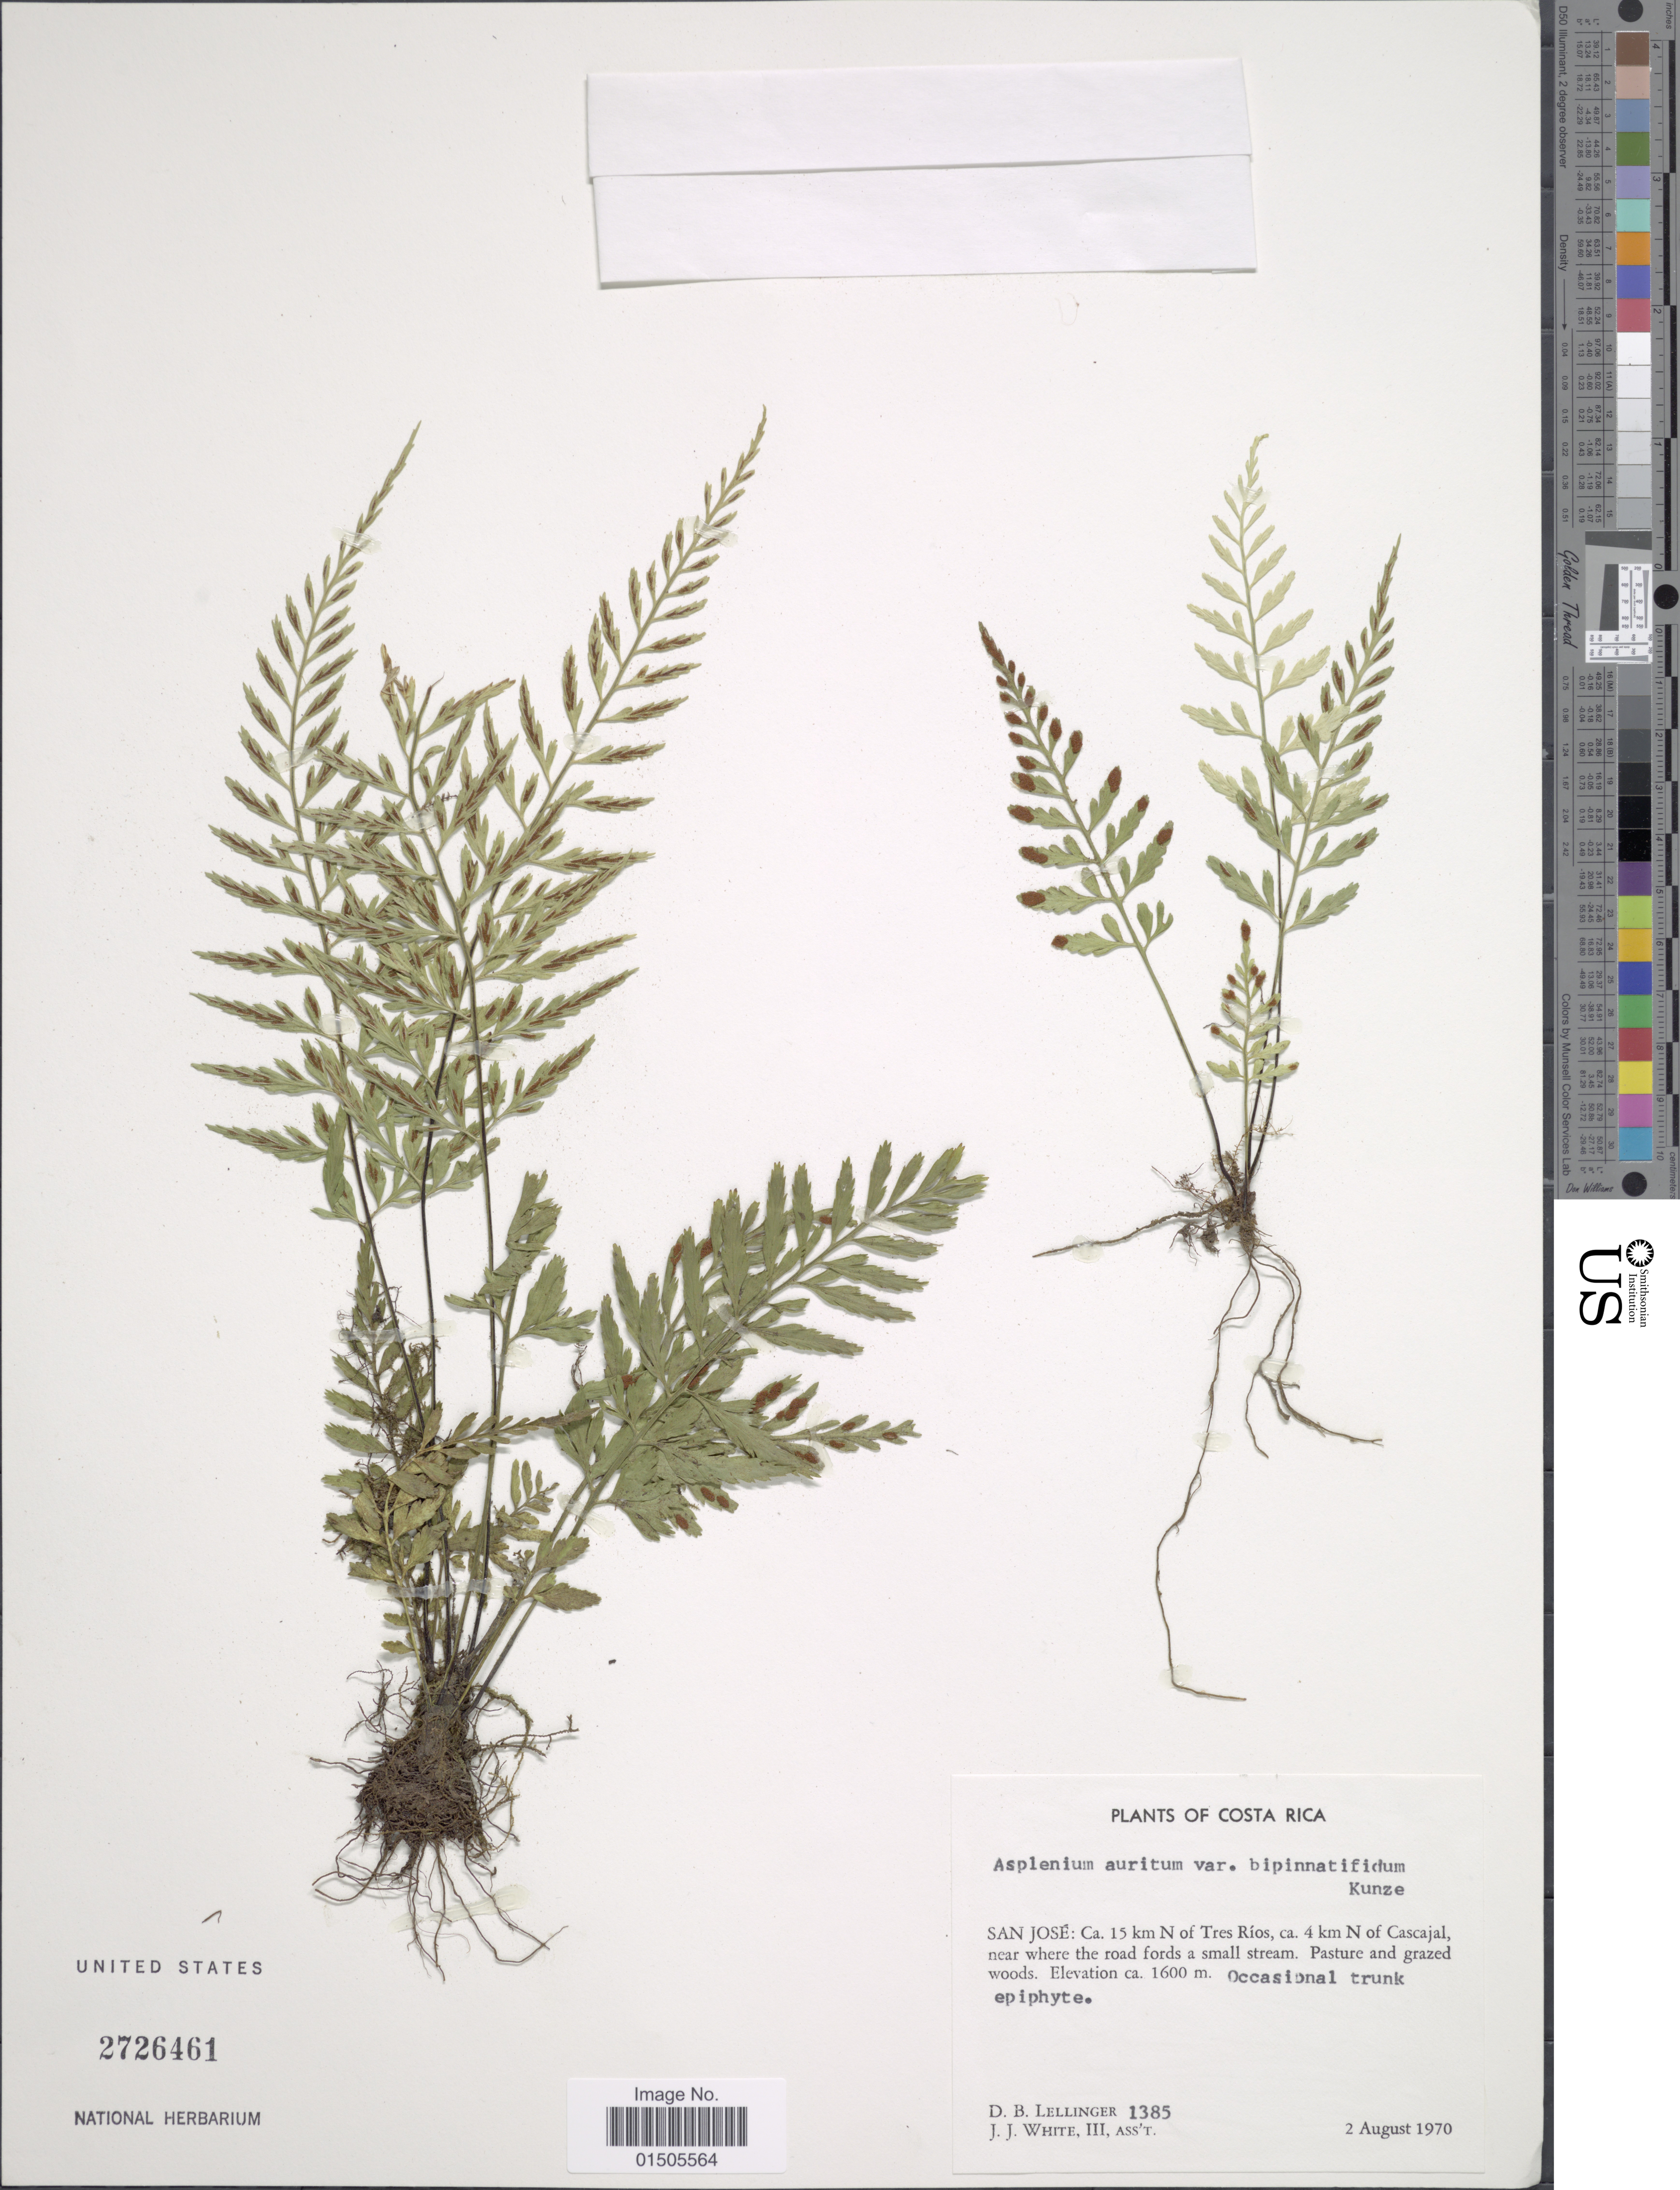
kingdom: Plantae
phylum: Tracheophyta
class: Polypodiopsida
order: Polypodiales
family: Aspleniaceae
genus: Asplenium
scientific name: Asplenium auritum var. bipinnatifidum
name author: Kunze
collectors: D. B. Lellinger & J. J. White III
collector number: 1385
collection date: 1970-08-02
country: Costa Rica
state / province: San José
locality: Ca. 15 km N of Tres Rios, ca 4 km N of Cascajal, near where the road fords a small stream. Pasture and grazed woods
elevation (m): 1600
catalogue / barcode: US 2726461